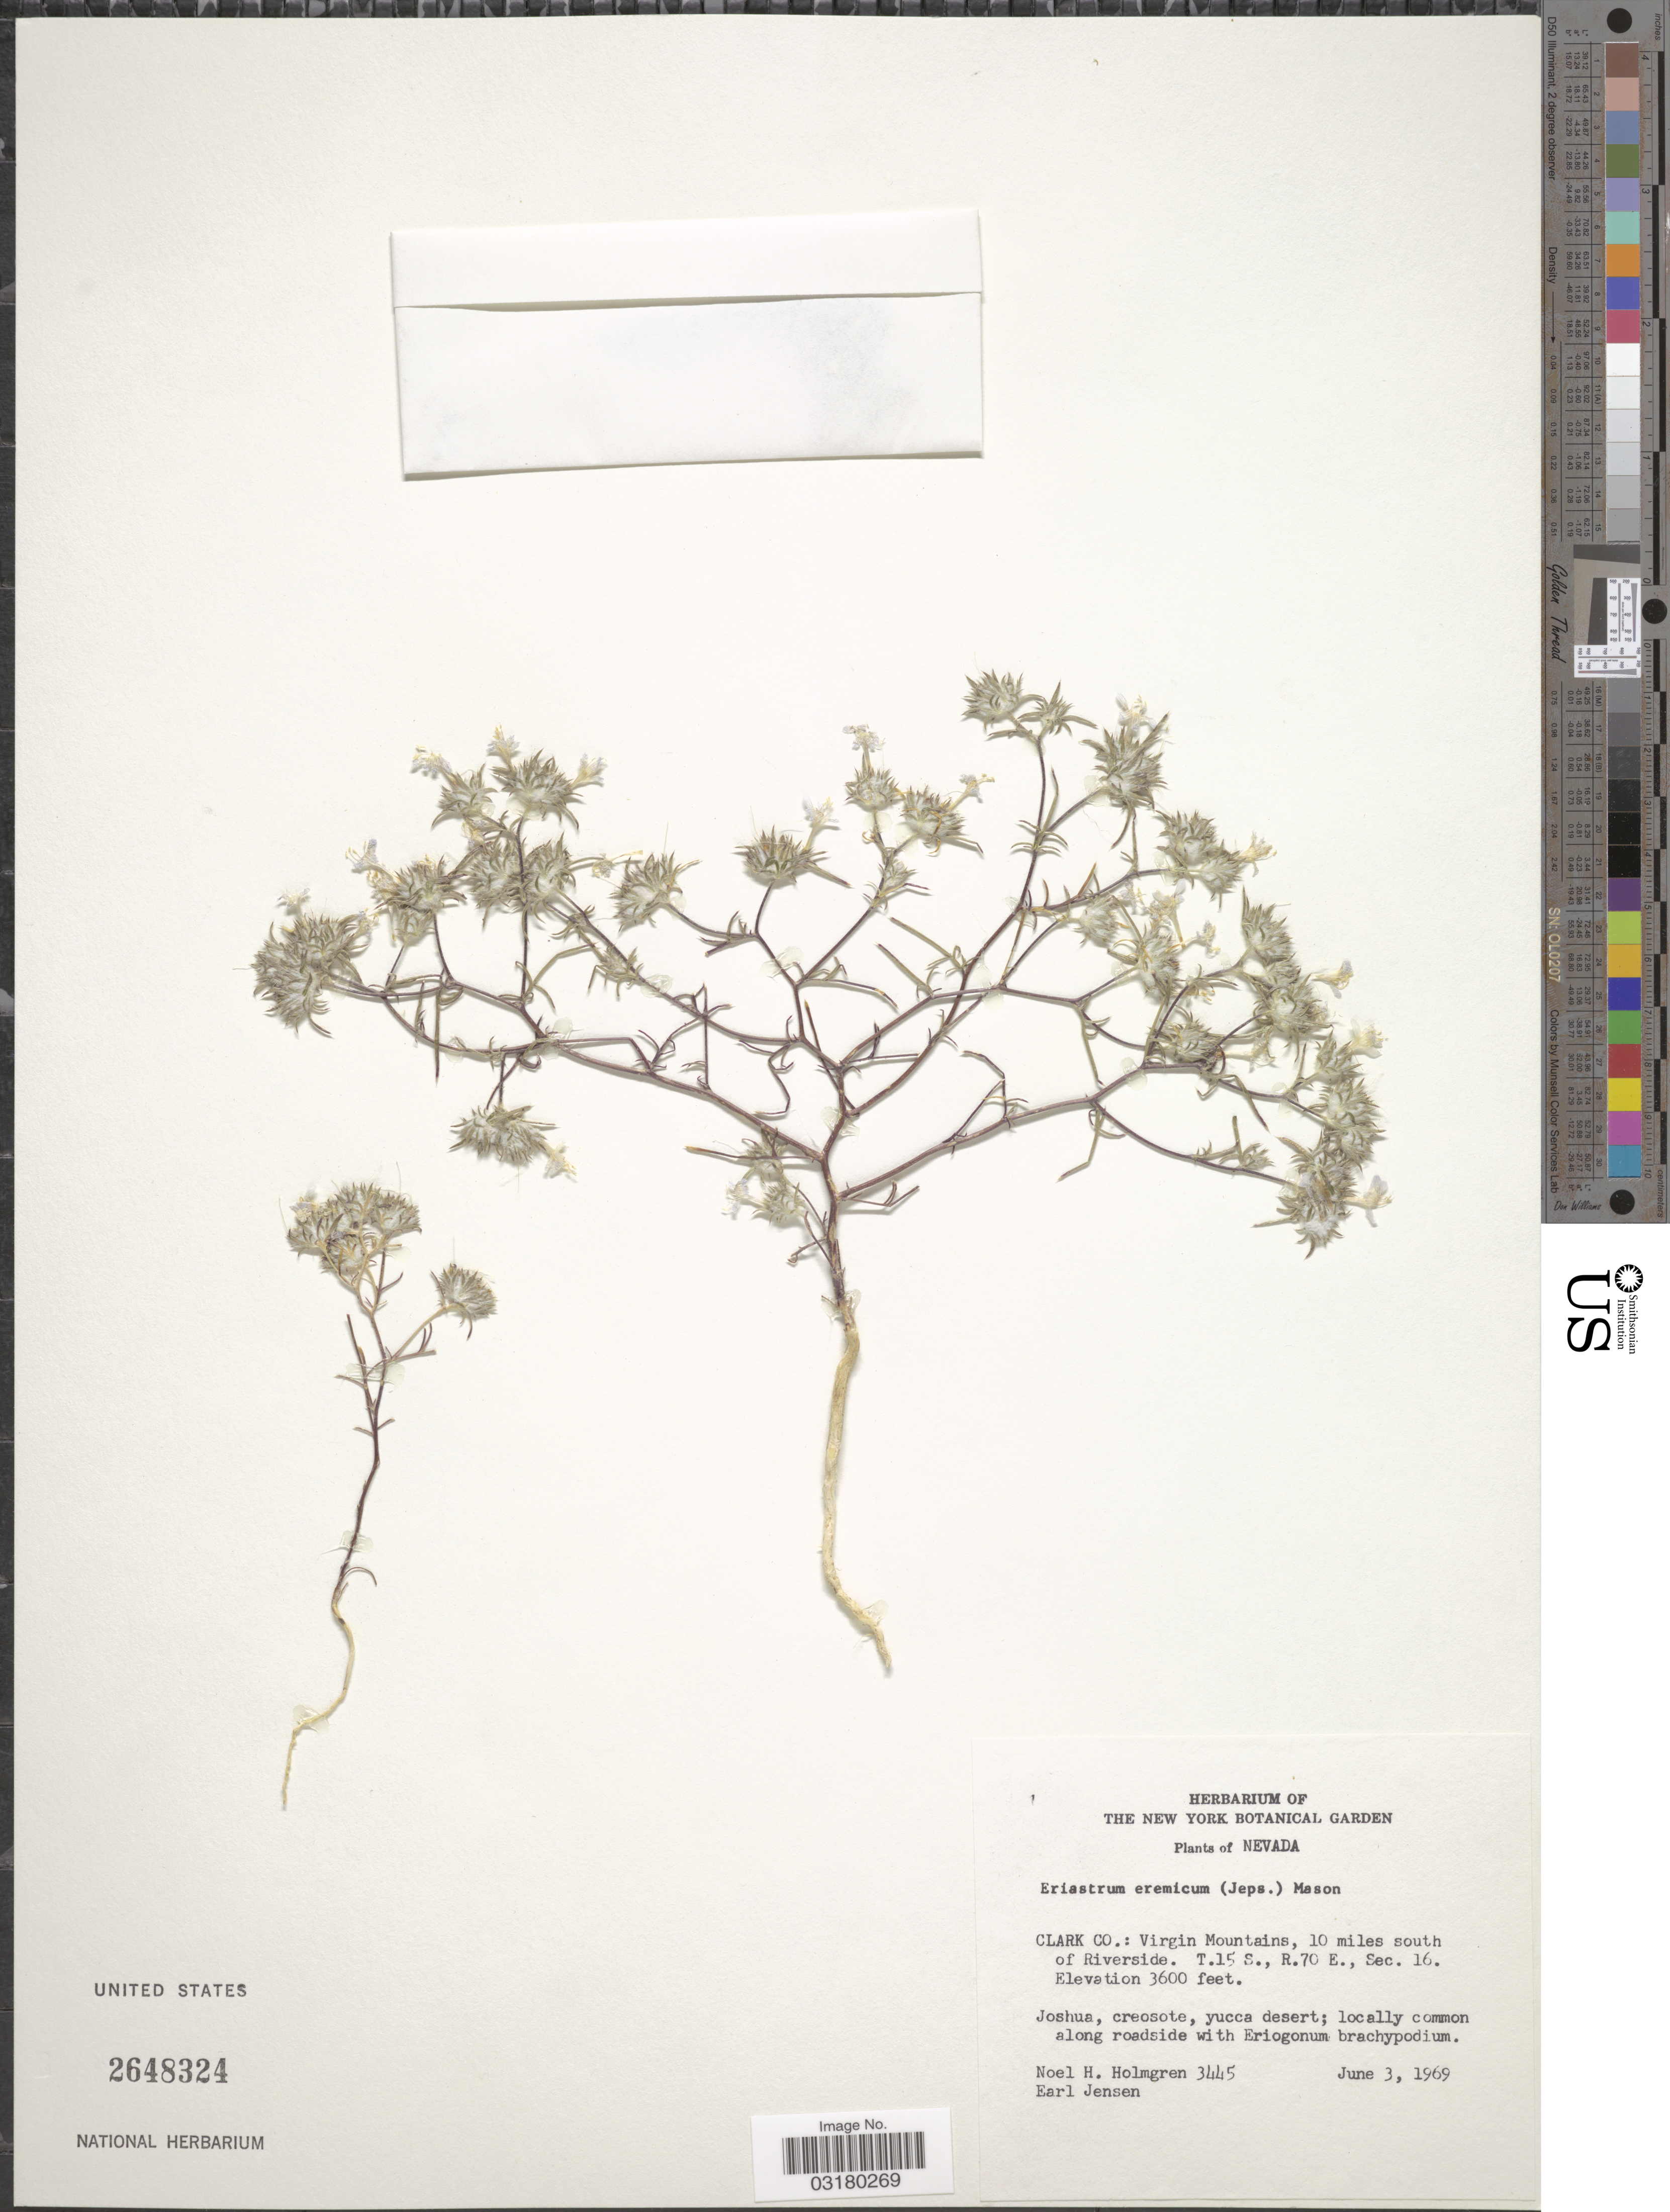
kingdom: Plantae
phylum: Tracheophyta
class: Magnoliopsida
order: Ericales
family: Polemoniaceae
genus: Eriastrum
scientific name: Eriastrum eremicum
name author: (Jeps.) H. Mason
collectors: N. H. Holmgren & E. Jensen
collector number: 3445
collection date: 1969-06-03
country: United States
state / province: Nevada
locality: Clark Co.: Virgin Mountains, 10 miles south of Riverside. T. 15 S., R. 70 E., Sec. 16. Joshua, creosote, yucca desert.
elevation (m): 1097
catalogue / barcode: US 2648324